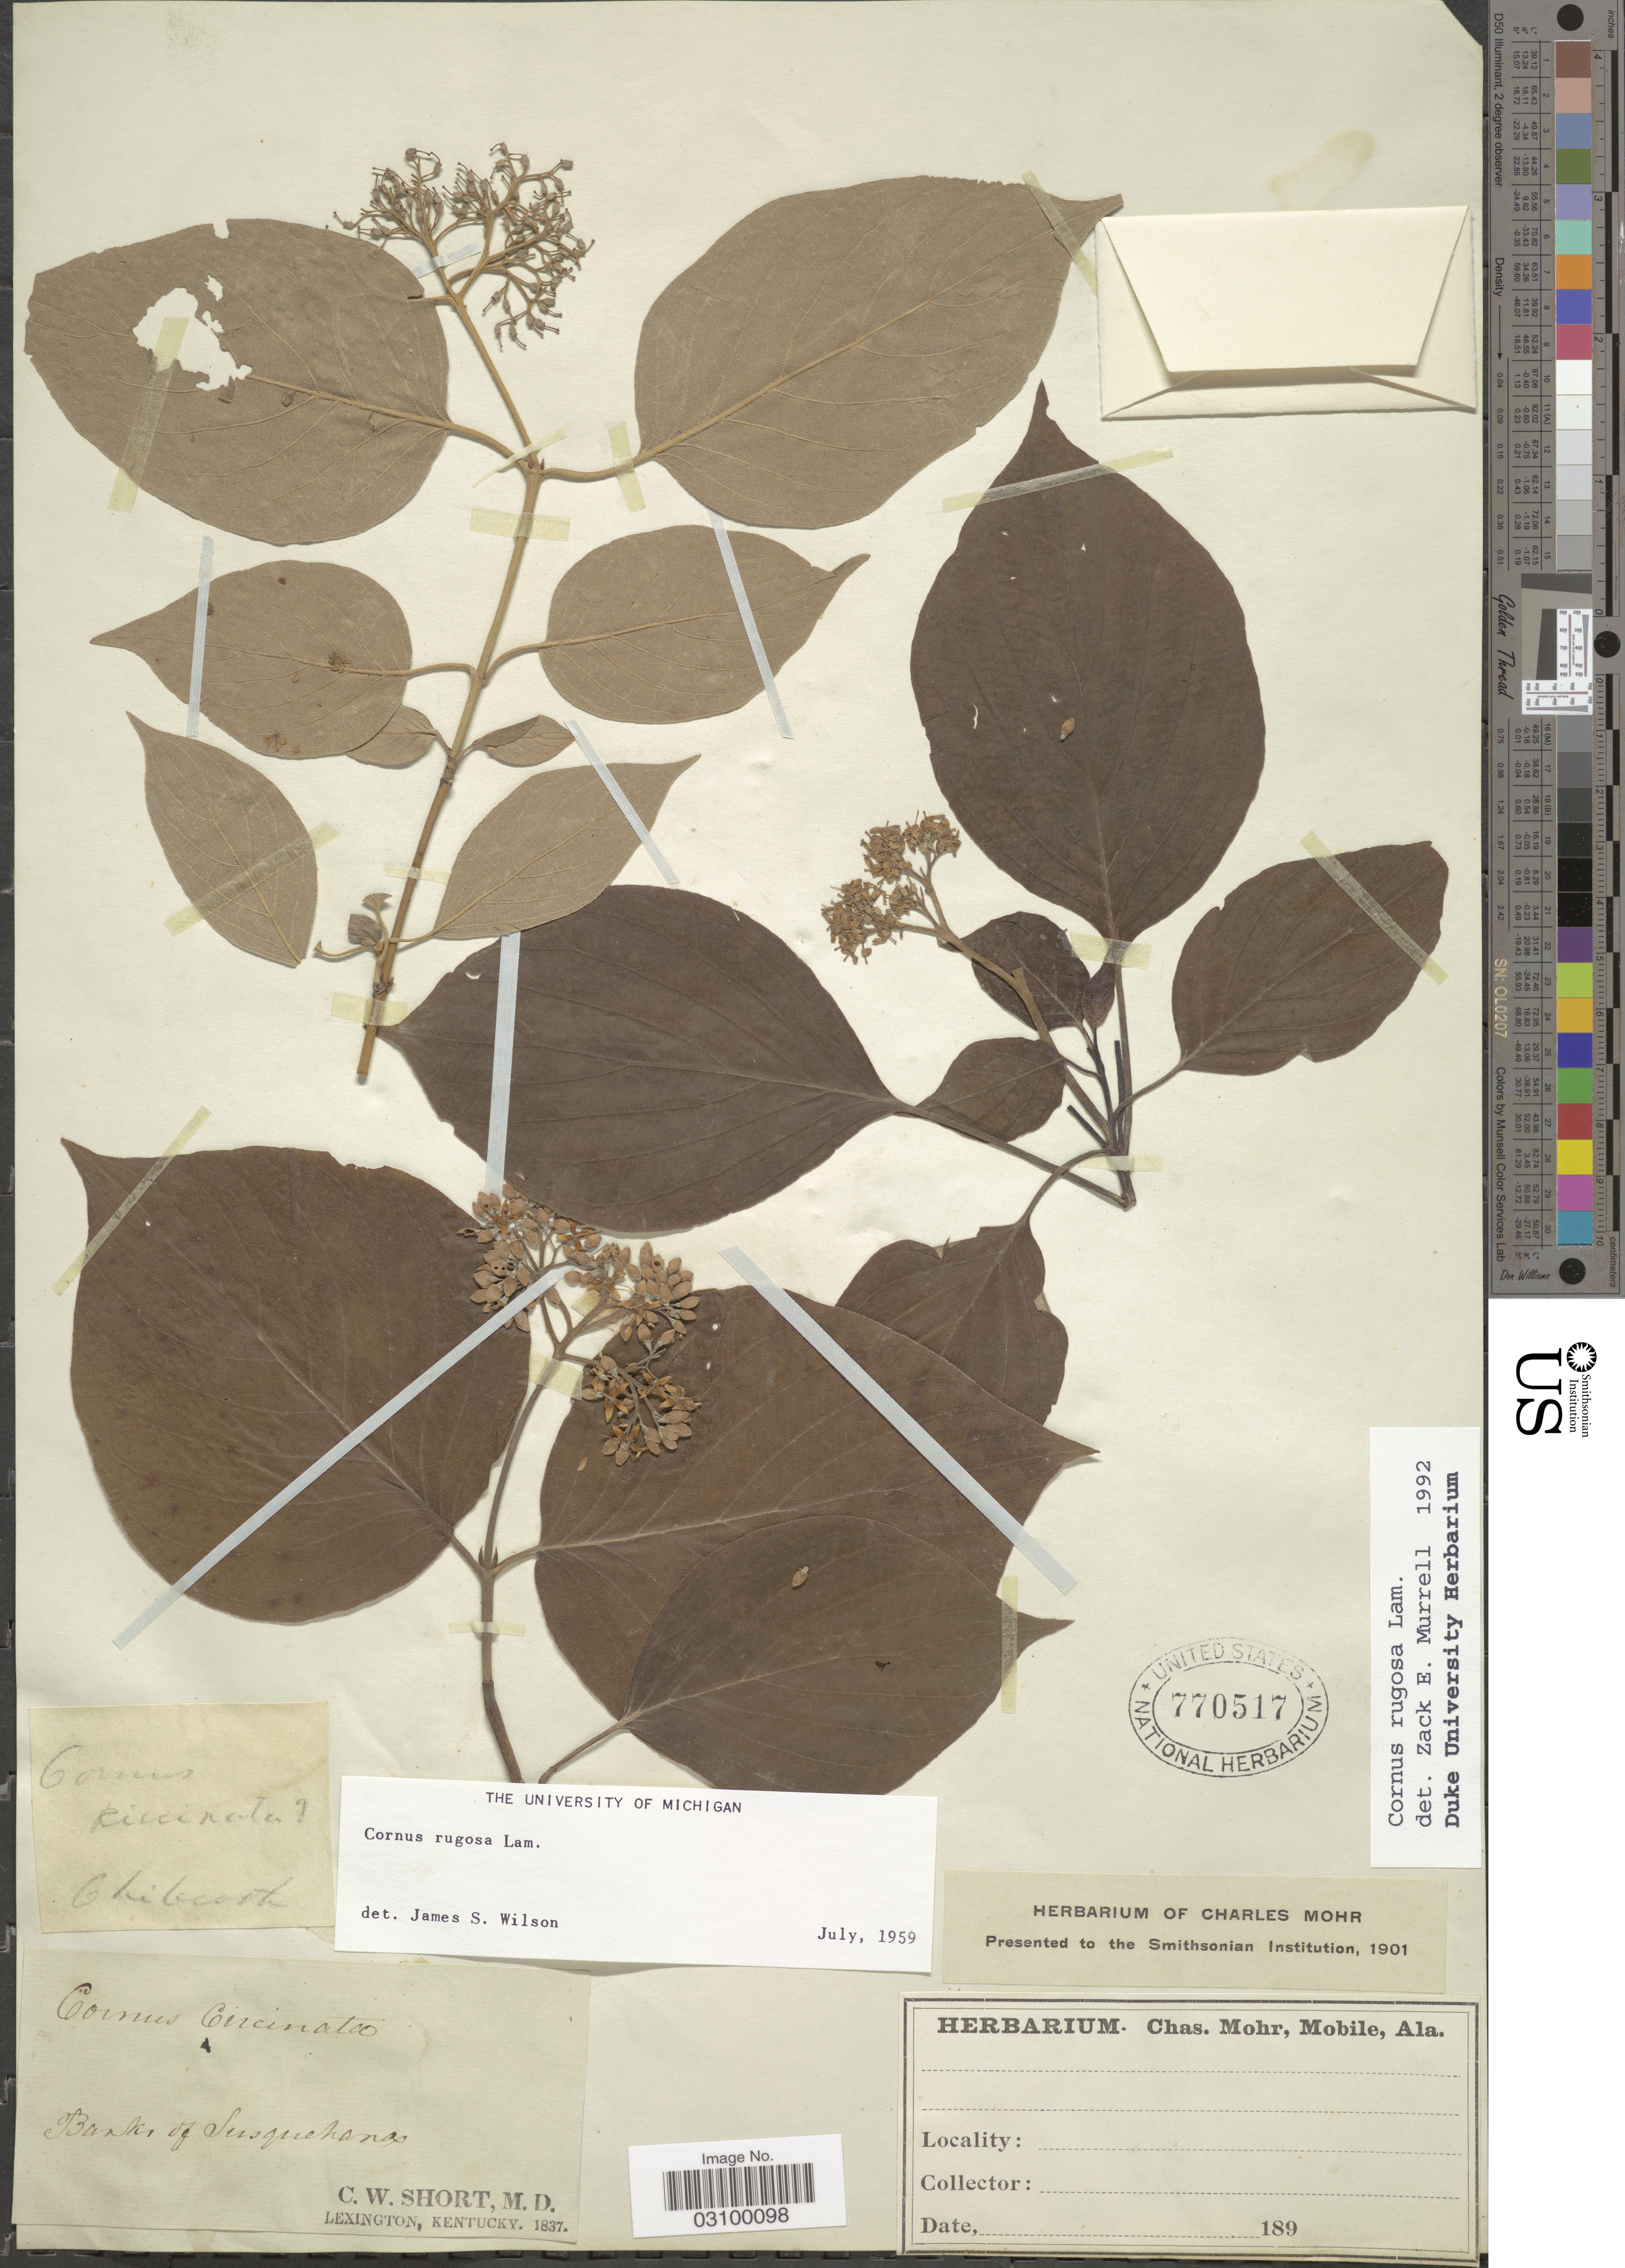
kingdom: Plantae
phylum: Tracheophyta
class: Magnoliopsida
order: Cornales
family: Cornaceae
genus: Cornus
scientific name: Cornus rugosa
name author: Lam.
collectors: C. W. Short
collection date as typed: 189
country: United States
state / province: Kentucky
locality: Chilicoth. Banks of Susquehana.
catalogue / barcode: US 770517